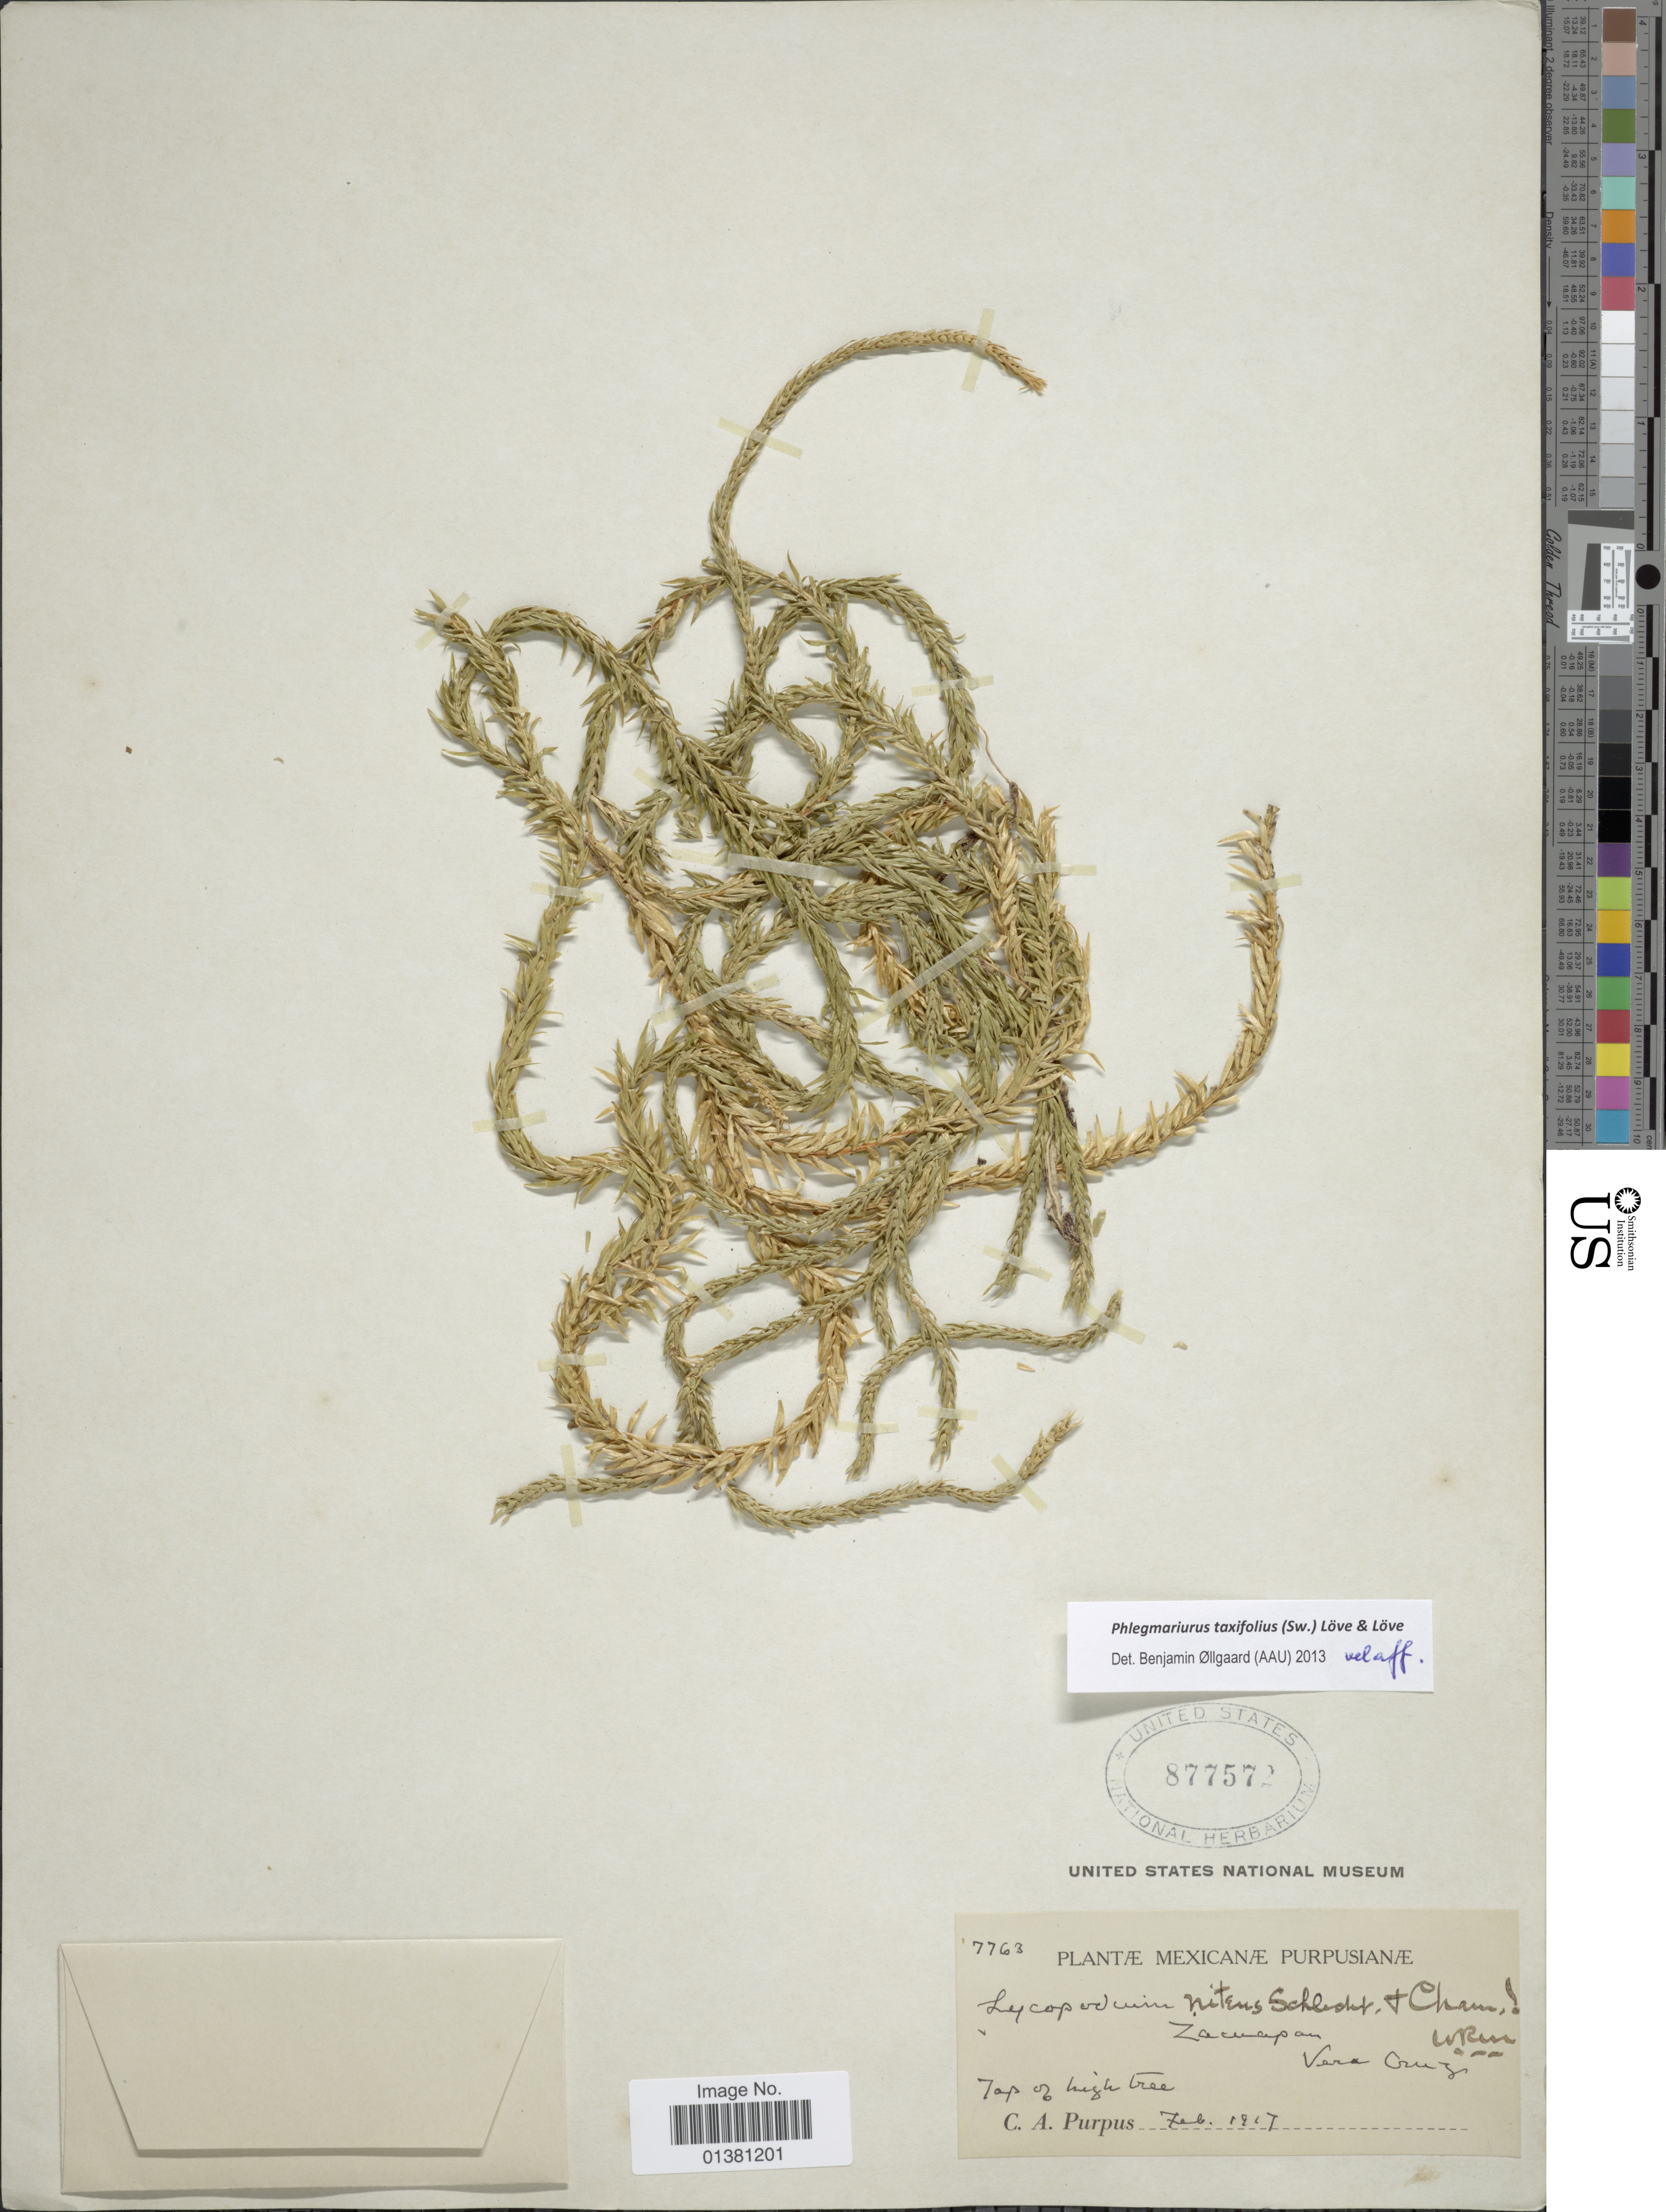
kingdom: Plantae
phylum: Tracheophyta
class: Lycopodiopsida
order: Lycopodiales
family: Lycopodiaceae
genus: Phlegmariurus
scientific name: Phlegmariurus taxifolius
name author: (Sw.) Á. Löve & D. Löve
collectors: C. A. Purpus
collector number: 7763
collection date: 1917-02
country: Mexico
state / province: Veracruz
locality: Zacuapan, Vera Cruz, Top of high tree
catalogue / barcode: US 877572